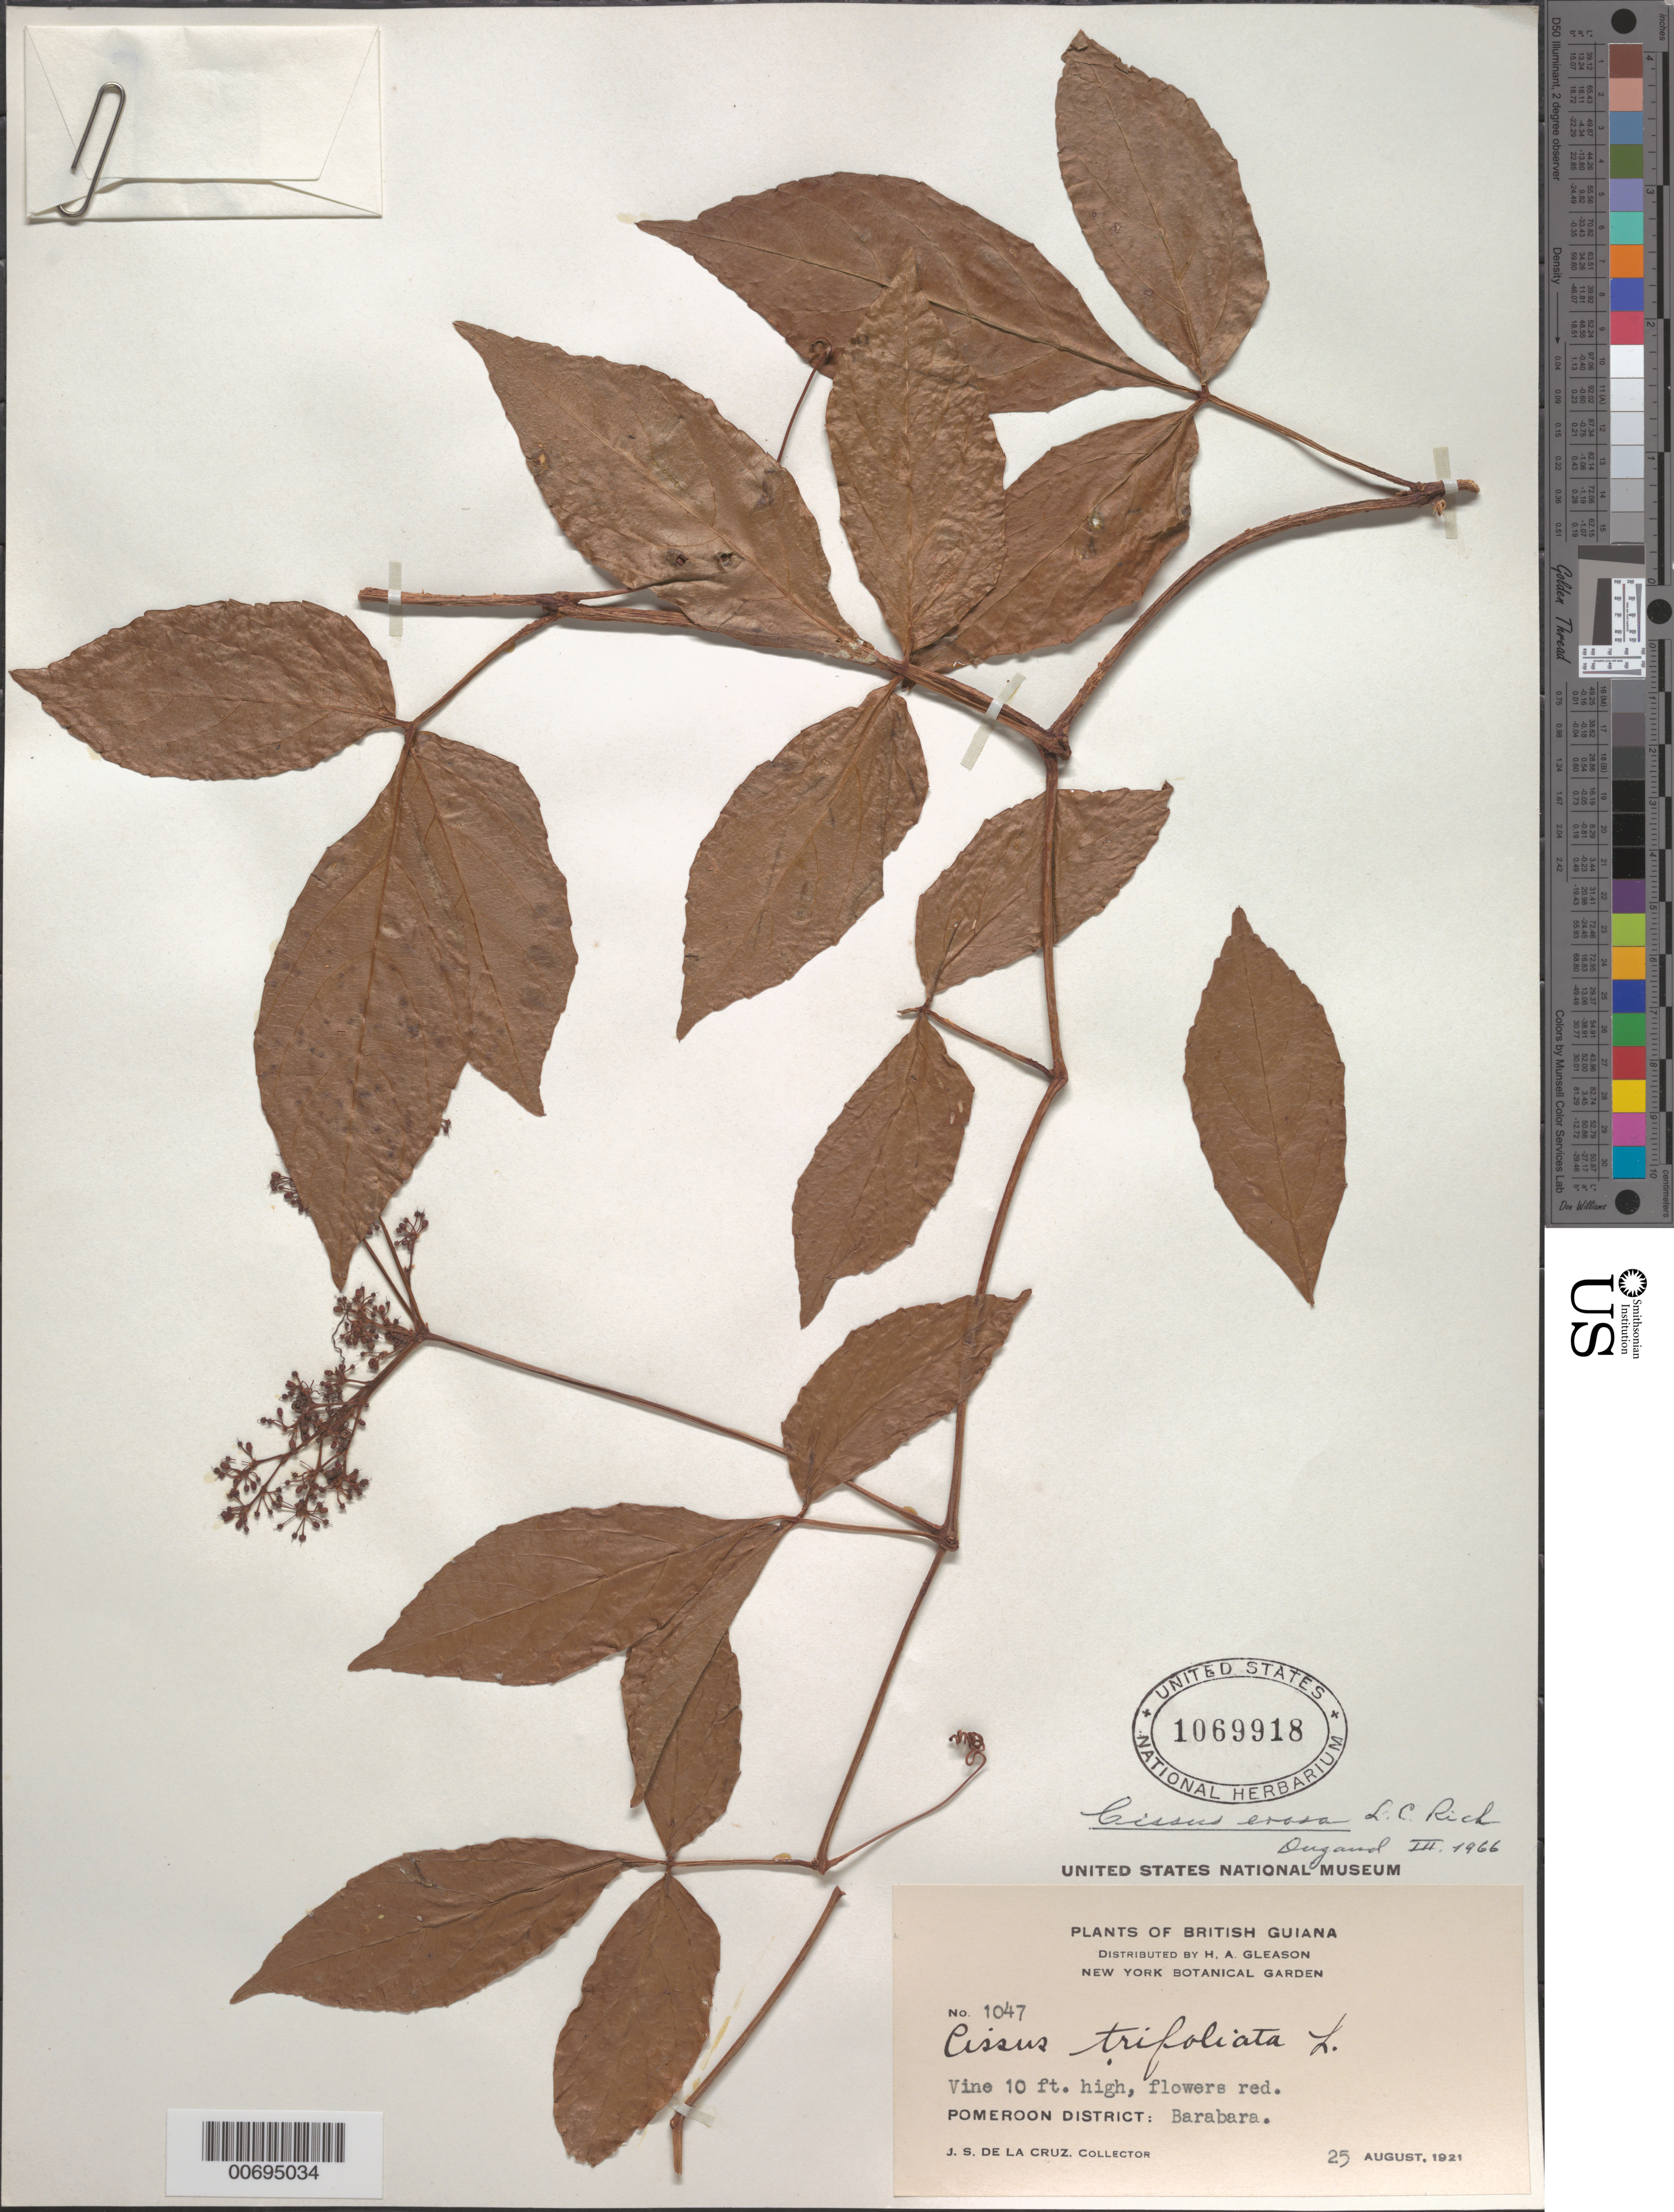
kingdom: Plantae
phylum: Tracheophyta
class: Magnoliopsida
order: Vitales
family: Vitaceae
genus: Cissus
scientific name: Cissus erosa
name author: Rich.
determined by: Dugand, --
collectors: J. S. de la Cruz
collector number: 1047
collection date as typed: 25-Aug-21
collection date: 1921-08-25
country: Guyana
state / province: Barima-Waini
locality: Pomeroon Dist., Barabara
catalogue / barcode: US 1069918